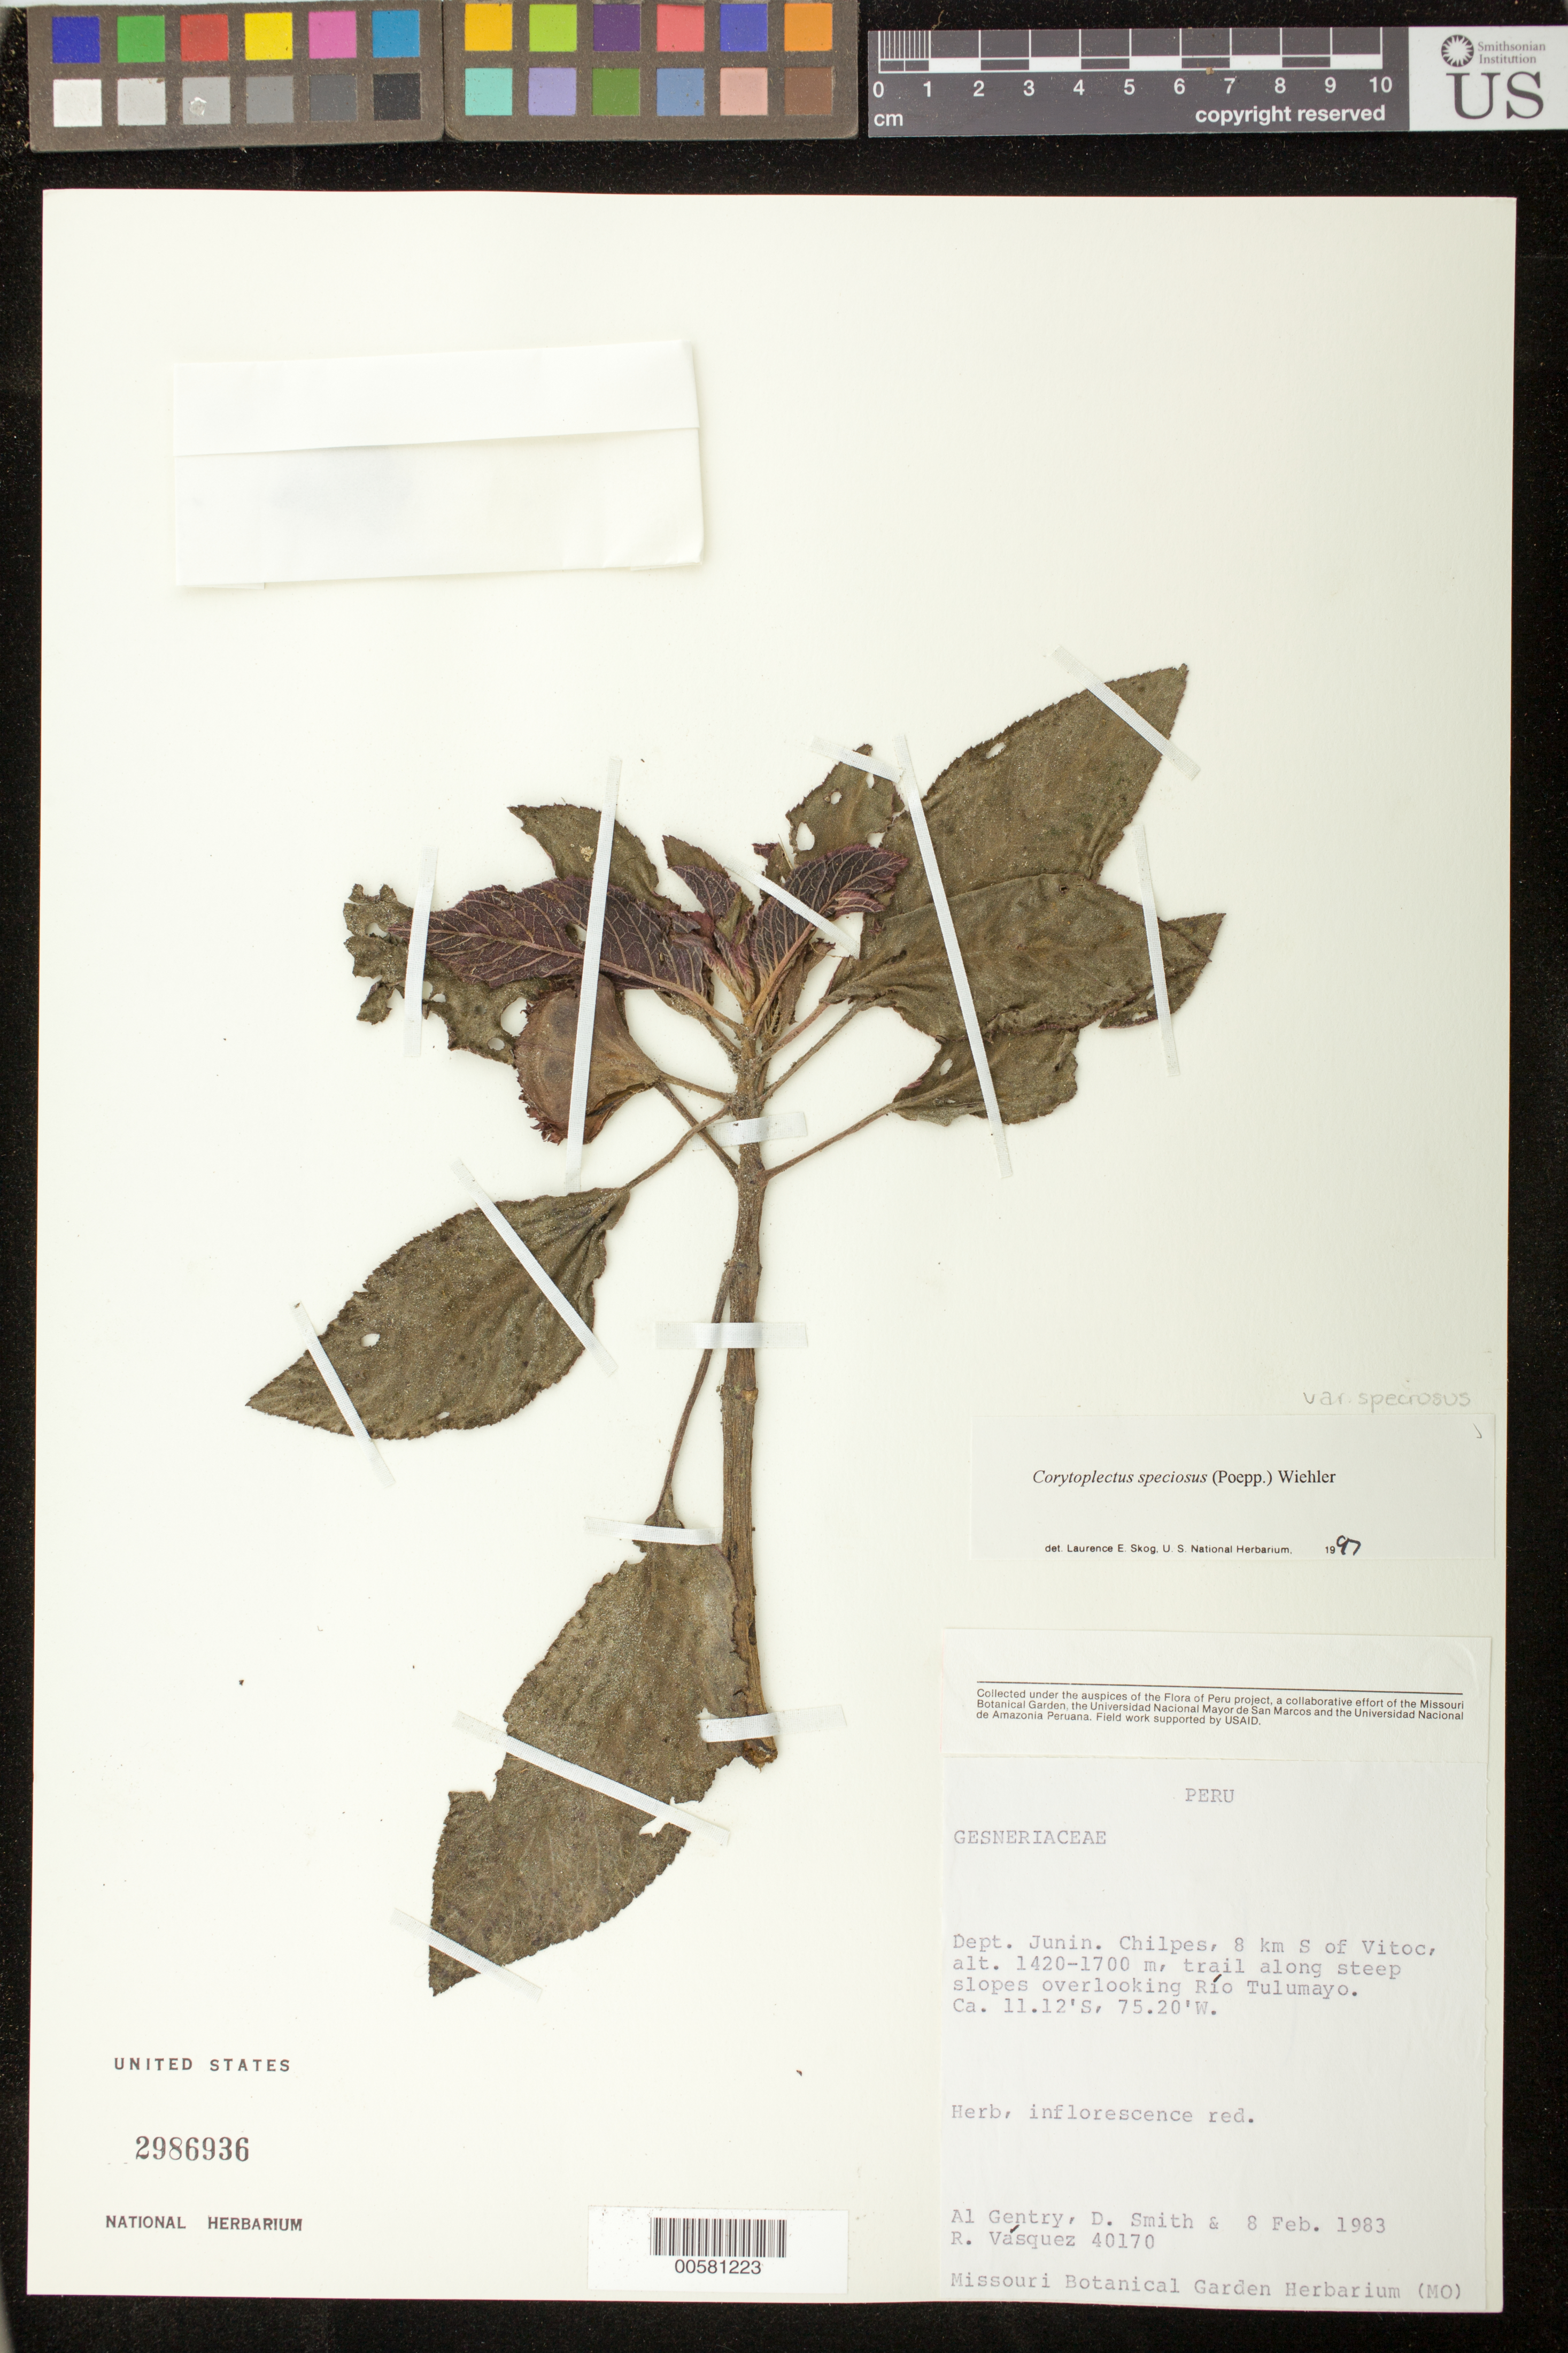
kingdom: Plantae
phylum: Tracheophyta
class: Magnoliopsida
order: Lamiales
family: Gesneriaceae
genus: Corytoplectus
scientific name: Corytoplectus speciosus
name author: (Poepp.) Wiehler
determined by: Skog, Laurence E.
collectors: A. H. Gentry, D. Smith & R. Vásquez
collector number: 40170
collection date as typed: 08 Feb 1983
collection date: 1983-02-08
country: Peru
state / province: Junín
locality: Chilpes, 8 km S of Vitoc, trail along steep slopes overlooking Río Tulumayo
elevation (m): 1420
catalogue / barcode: US 2986936